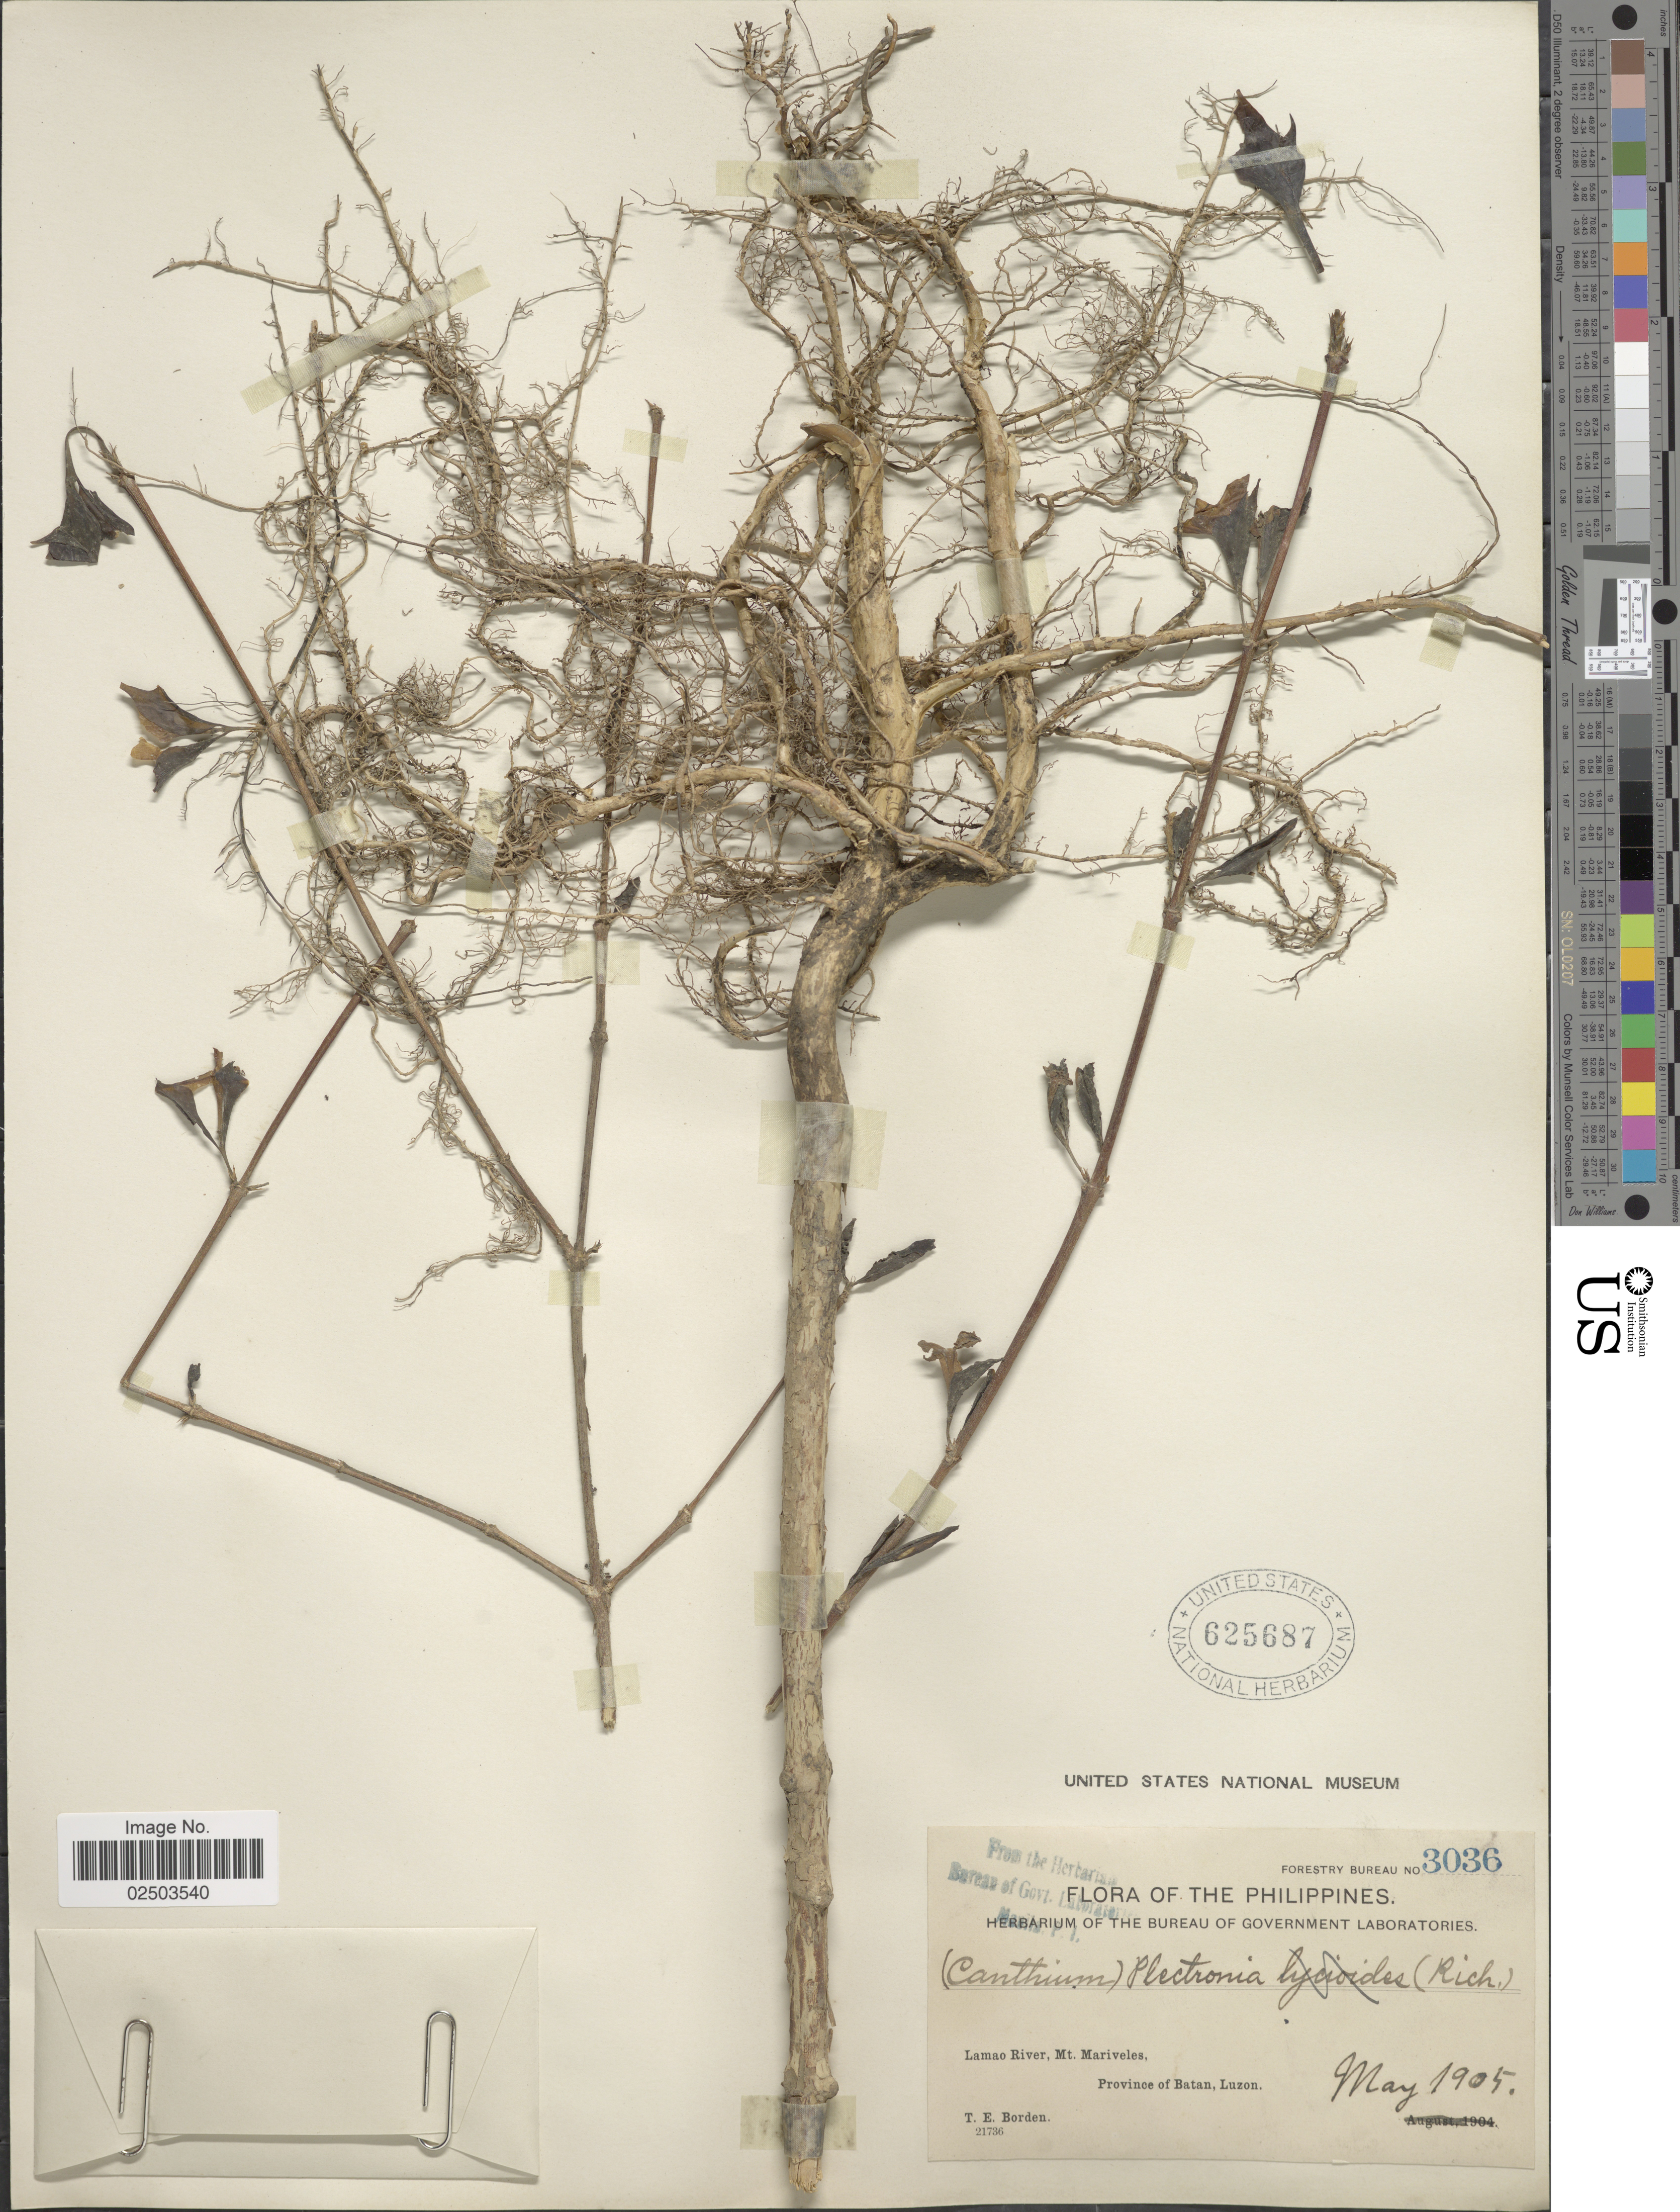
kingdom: Plantae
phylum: Tracheophyta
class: Magnoliopsida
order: Gentianales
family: Rubiaceae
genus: Bridsonia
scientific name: Bridsonia chamaedendrum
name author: (Kuntze) Verstraete & A.E. van Wyk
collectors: T. E. Borden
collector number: Forestry Bureau 3036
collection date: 1905-05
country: Philippines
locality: Lamao River, Mt. Mariveles, Province of Batan, Luzon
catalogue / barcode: US 625687